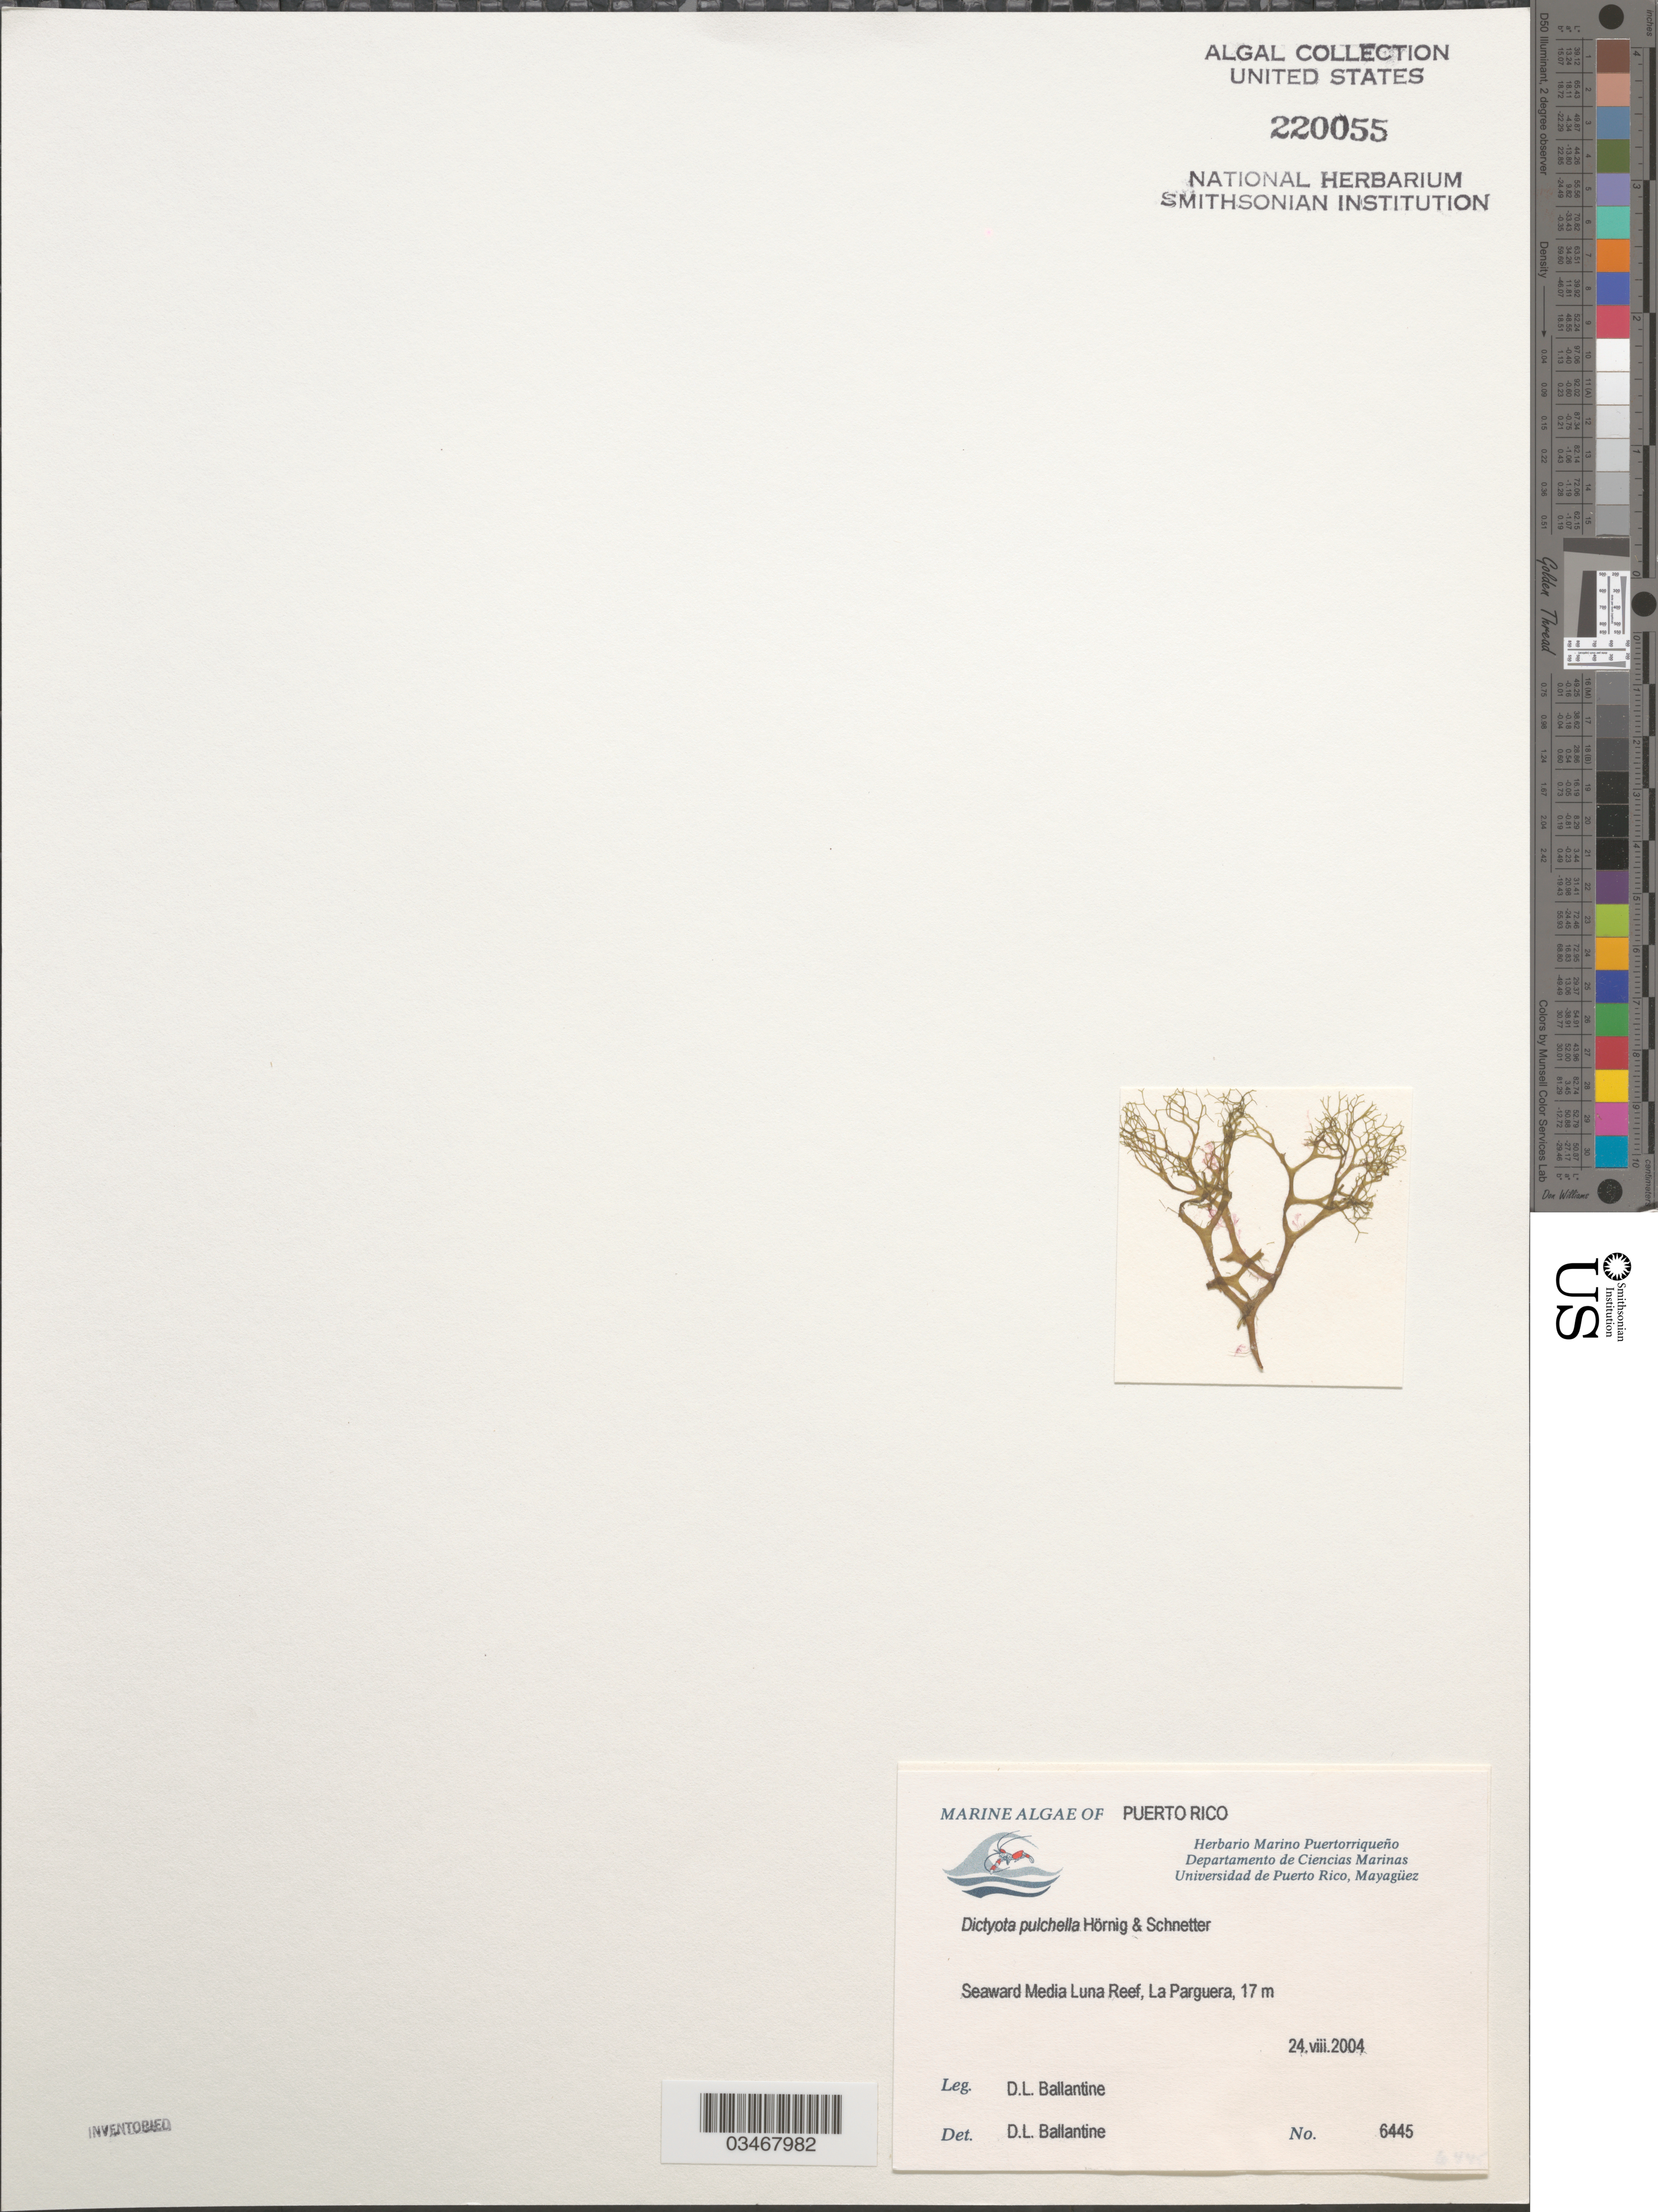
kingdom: Chromista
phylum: Ochrophyta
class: Phaeophyceae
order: Dictyotales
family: Dictyotaceae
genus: Dictyota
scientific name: Dictyota pulchella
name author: I.Hörnig & Schnetter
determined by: Ballantine, D. L.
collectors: D.L. Ballantine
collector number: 6445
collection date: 2004-08-24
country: Puerto Rico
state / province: Lajas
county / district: La Parguera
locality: Seaward Media Luna Reef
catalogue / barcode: US 220055